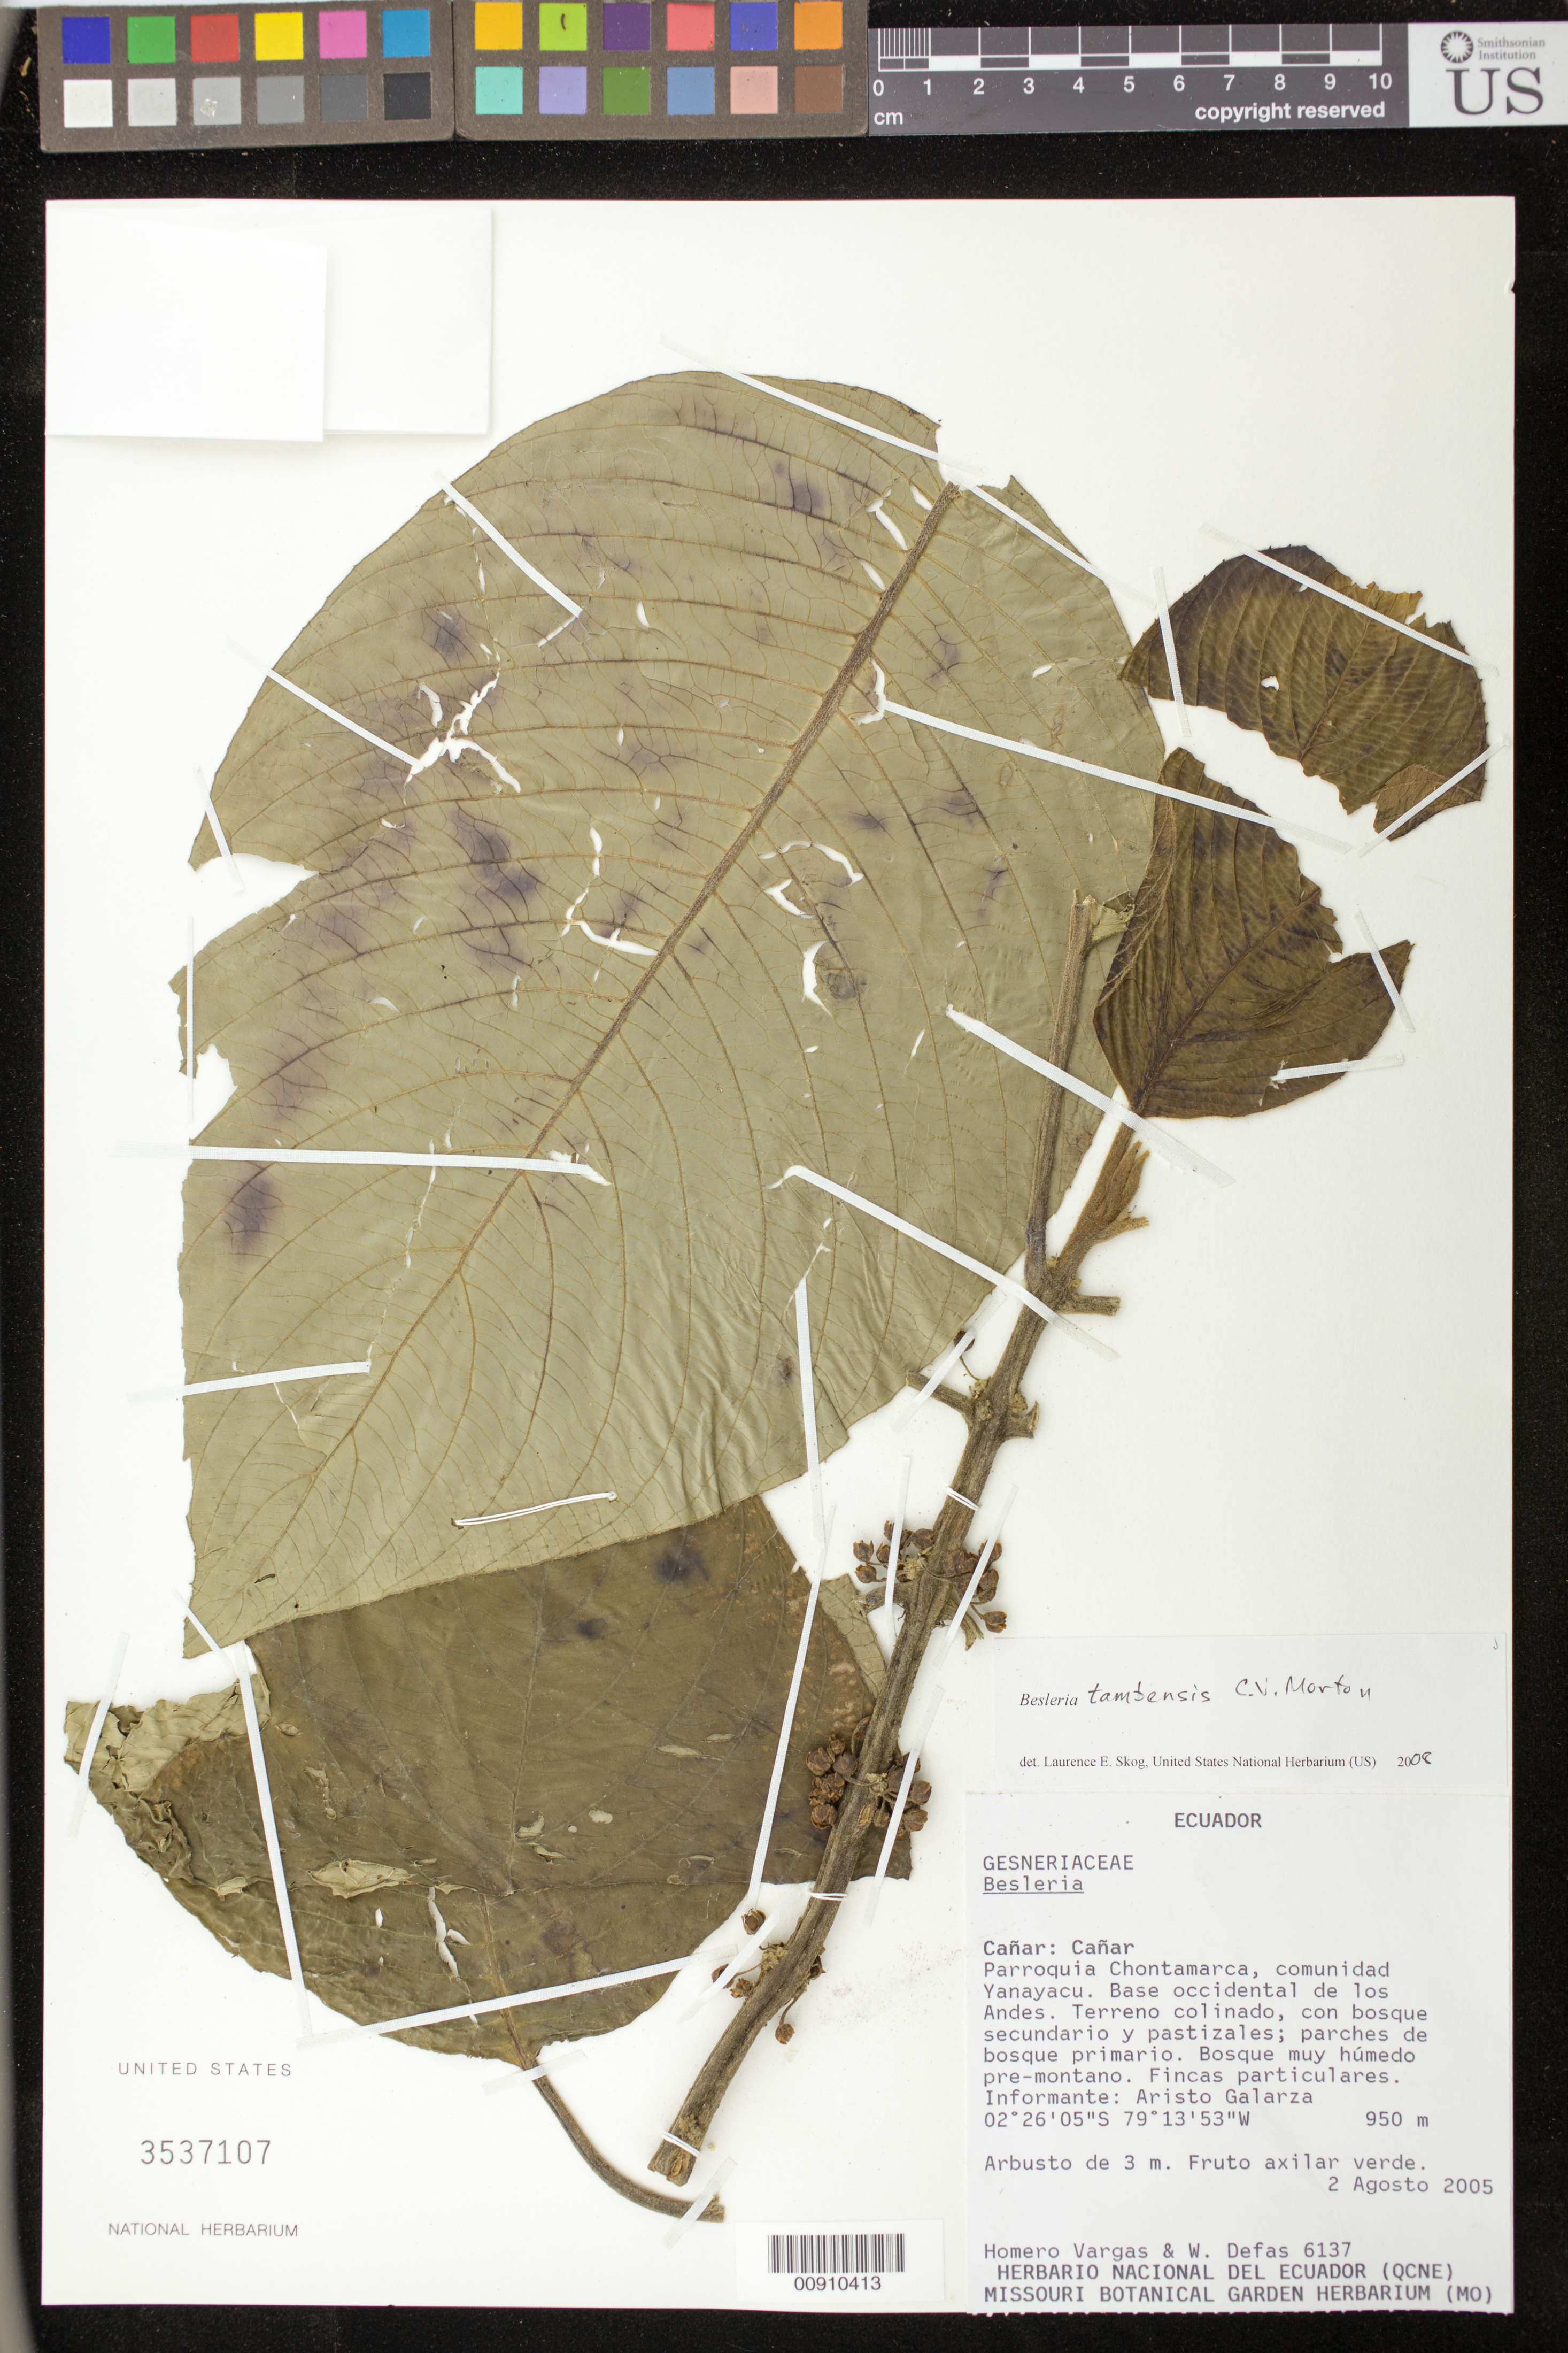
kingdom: Plantae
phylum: Tracheophyta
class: Magnoliopsida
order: Lamiales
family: Gesneriaceae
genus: Besleria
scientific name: Besleria tambensis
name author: C.V. Morton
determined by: Skog, Laurence E.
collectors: H. Vargas & W. Defas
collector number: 6137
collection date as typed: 02 Aug 2005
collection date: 2005-08-02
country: Ecuador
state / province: Cañar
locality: Cañar: Cañar. Parroquia Chontamarca, comunidad Yanayacu. Base occidental de los Andes.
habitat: Terreno colinado, con bosque secundario y pastizales; parches de bosque primario. Bosque muy húmedo pre-montano. Fincas particulares. Informante: Aristo Galarza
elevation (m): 950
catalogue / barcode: US 3537107